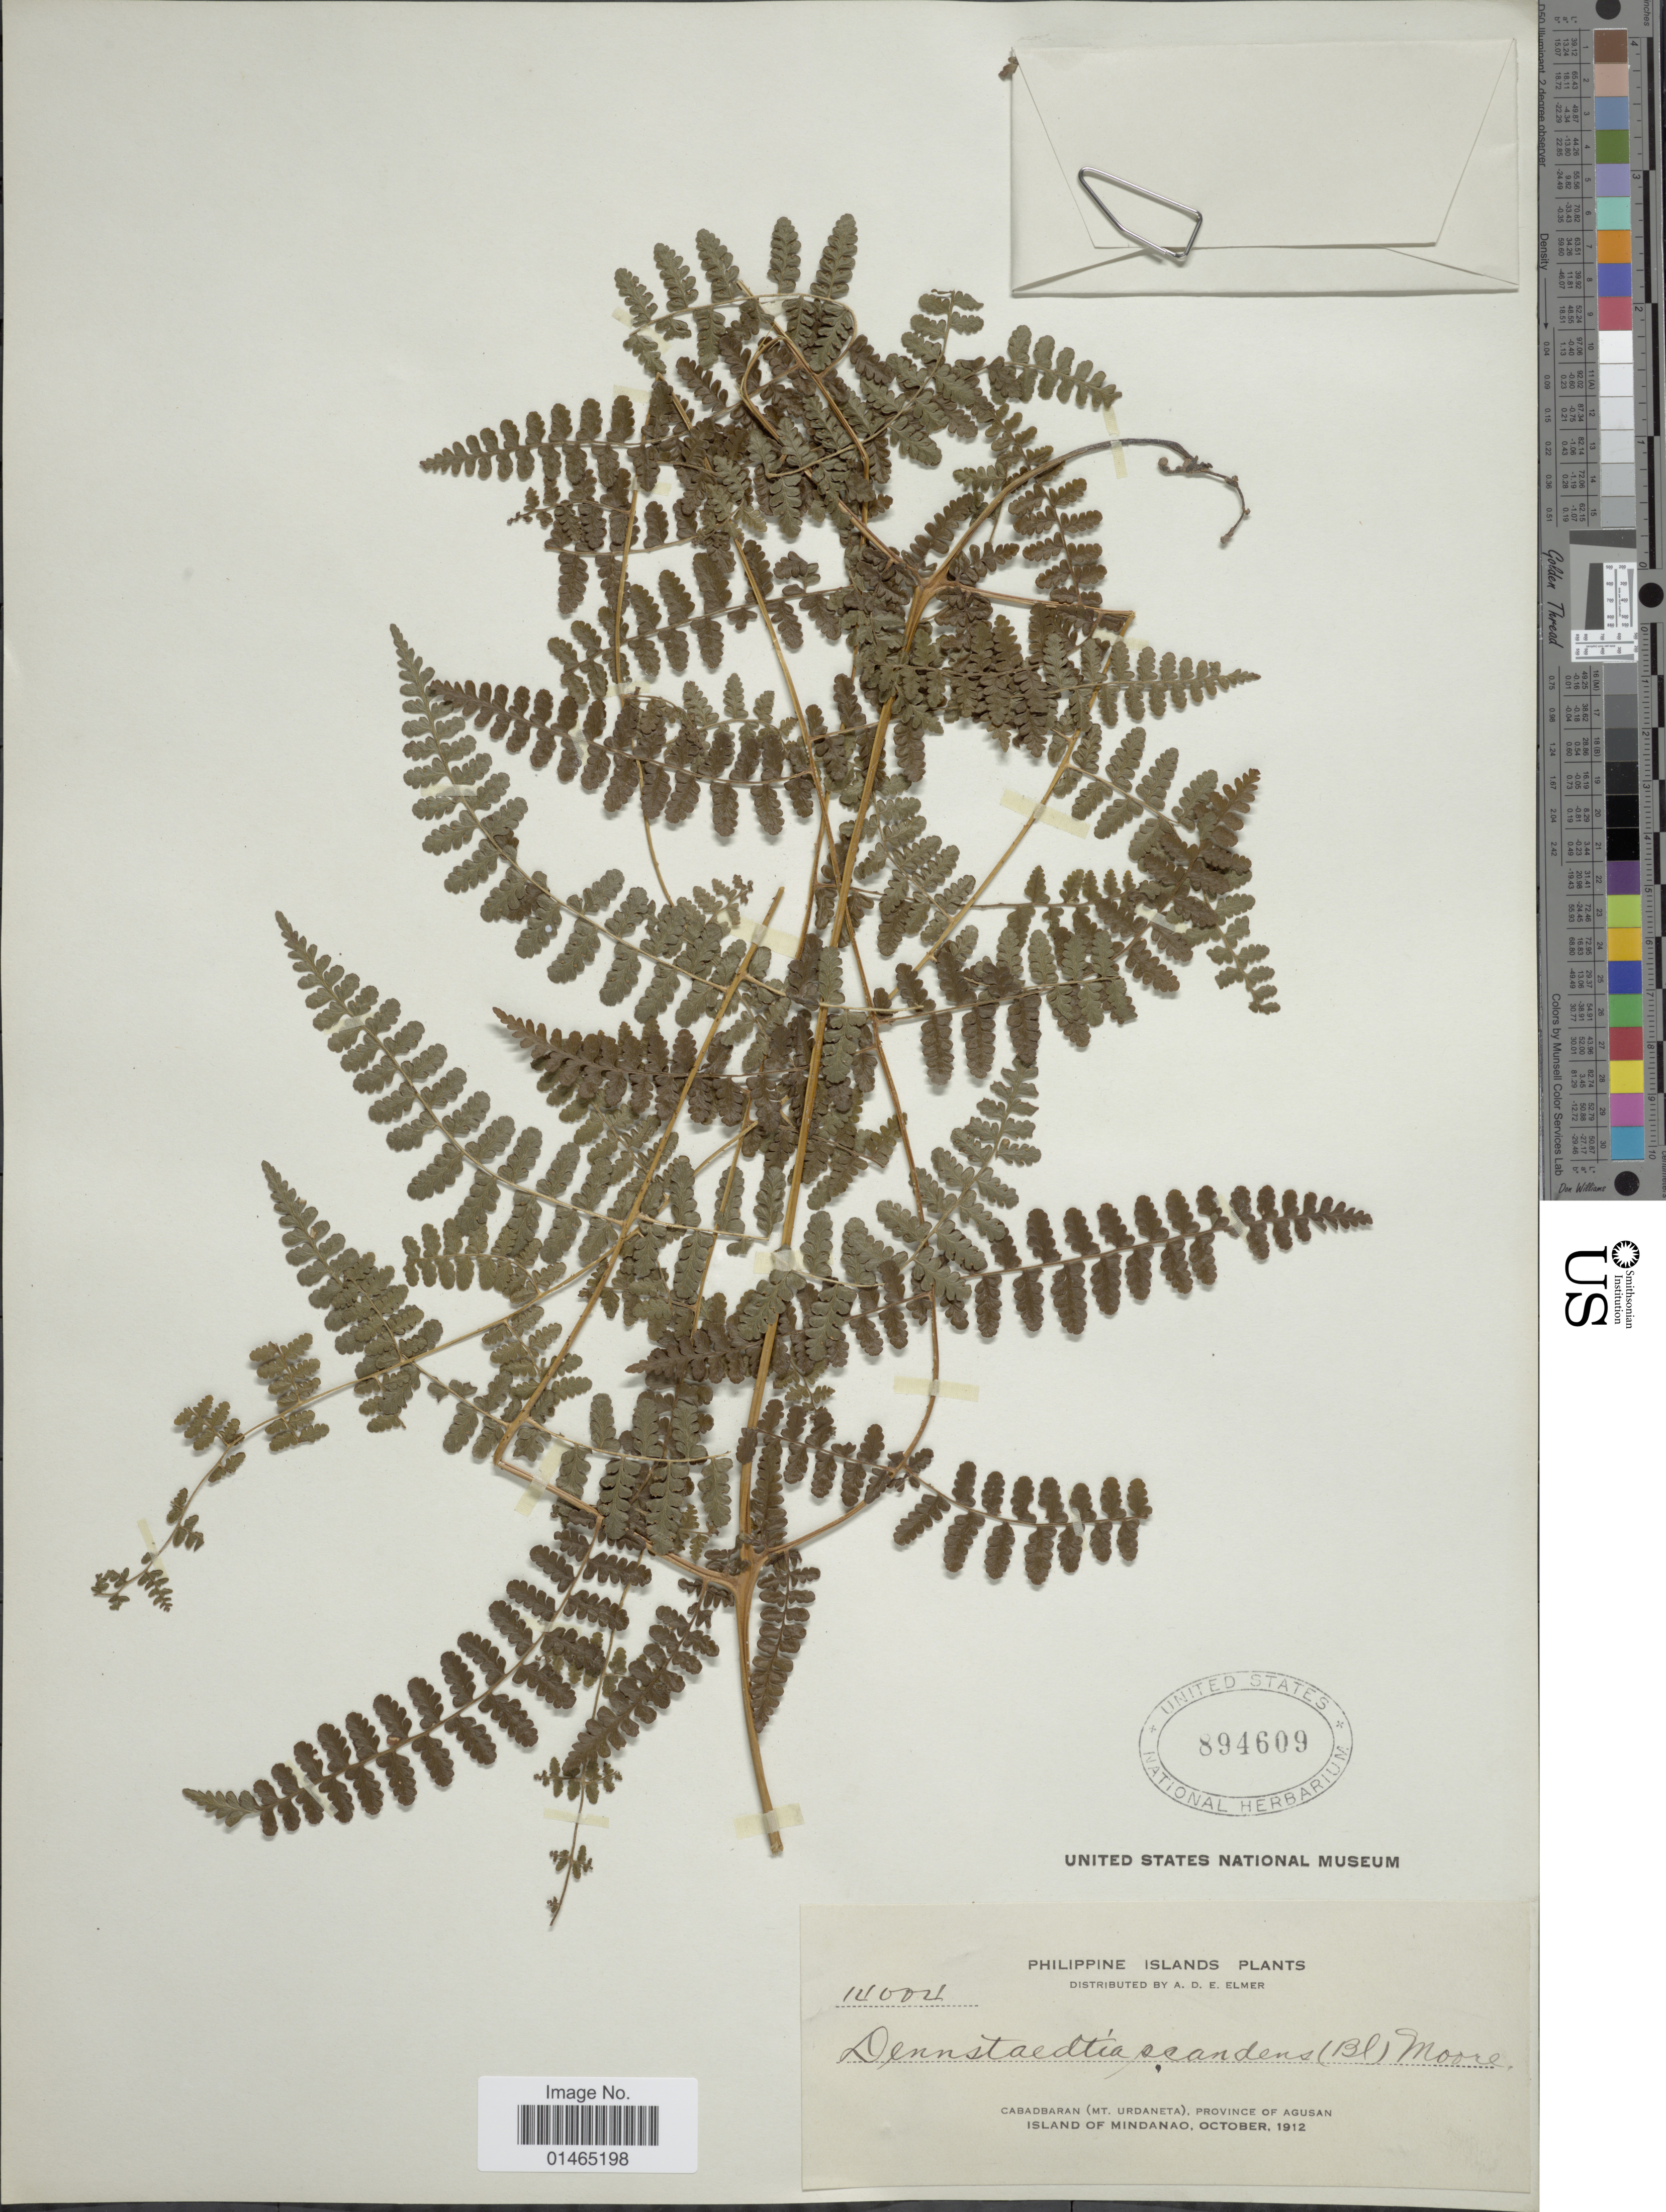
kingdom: Plantae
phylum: Tracheophyta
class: Polypodiopsida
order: Polypodiales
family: Dennstaedtiaceae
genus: Dennstaedtia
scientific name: Dennstaedtia scandens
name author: (Blume) S. Moore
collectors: A. D. E. Elmer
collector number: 14004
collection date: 1912-10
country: Philippines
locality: Cabadbaran (Mt. Urdaneta), Province of Agusan. Island of Mindanao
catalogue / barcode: US 894609